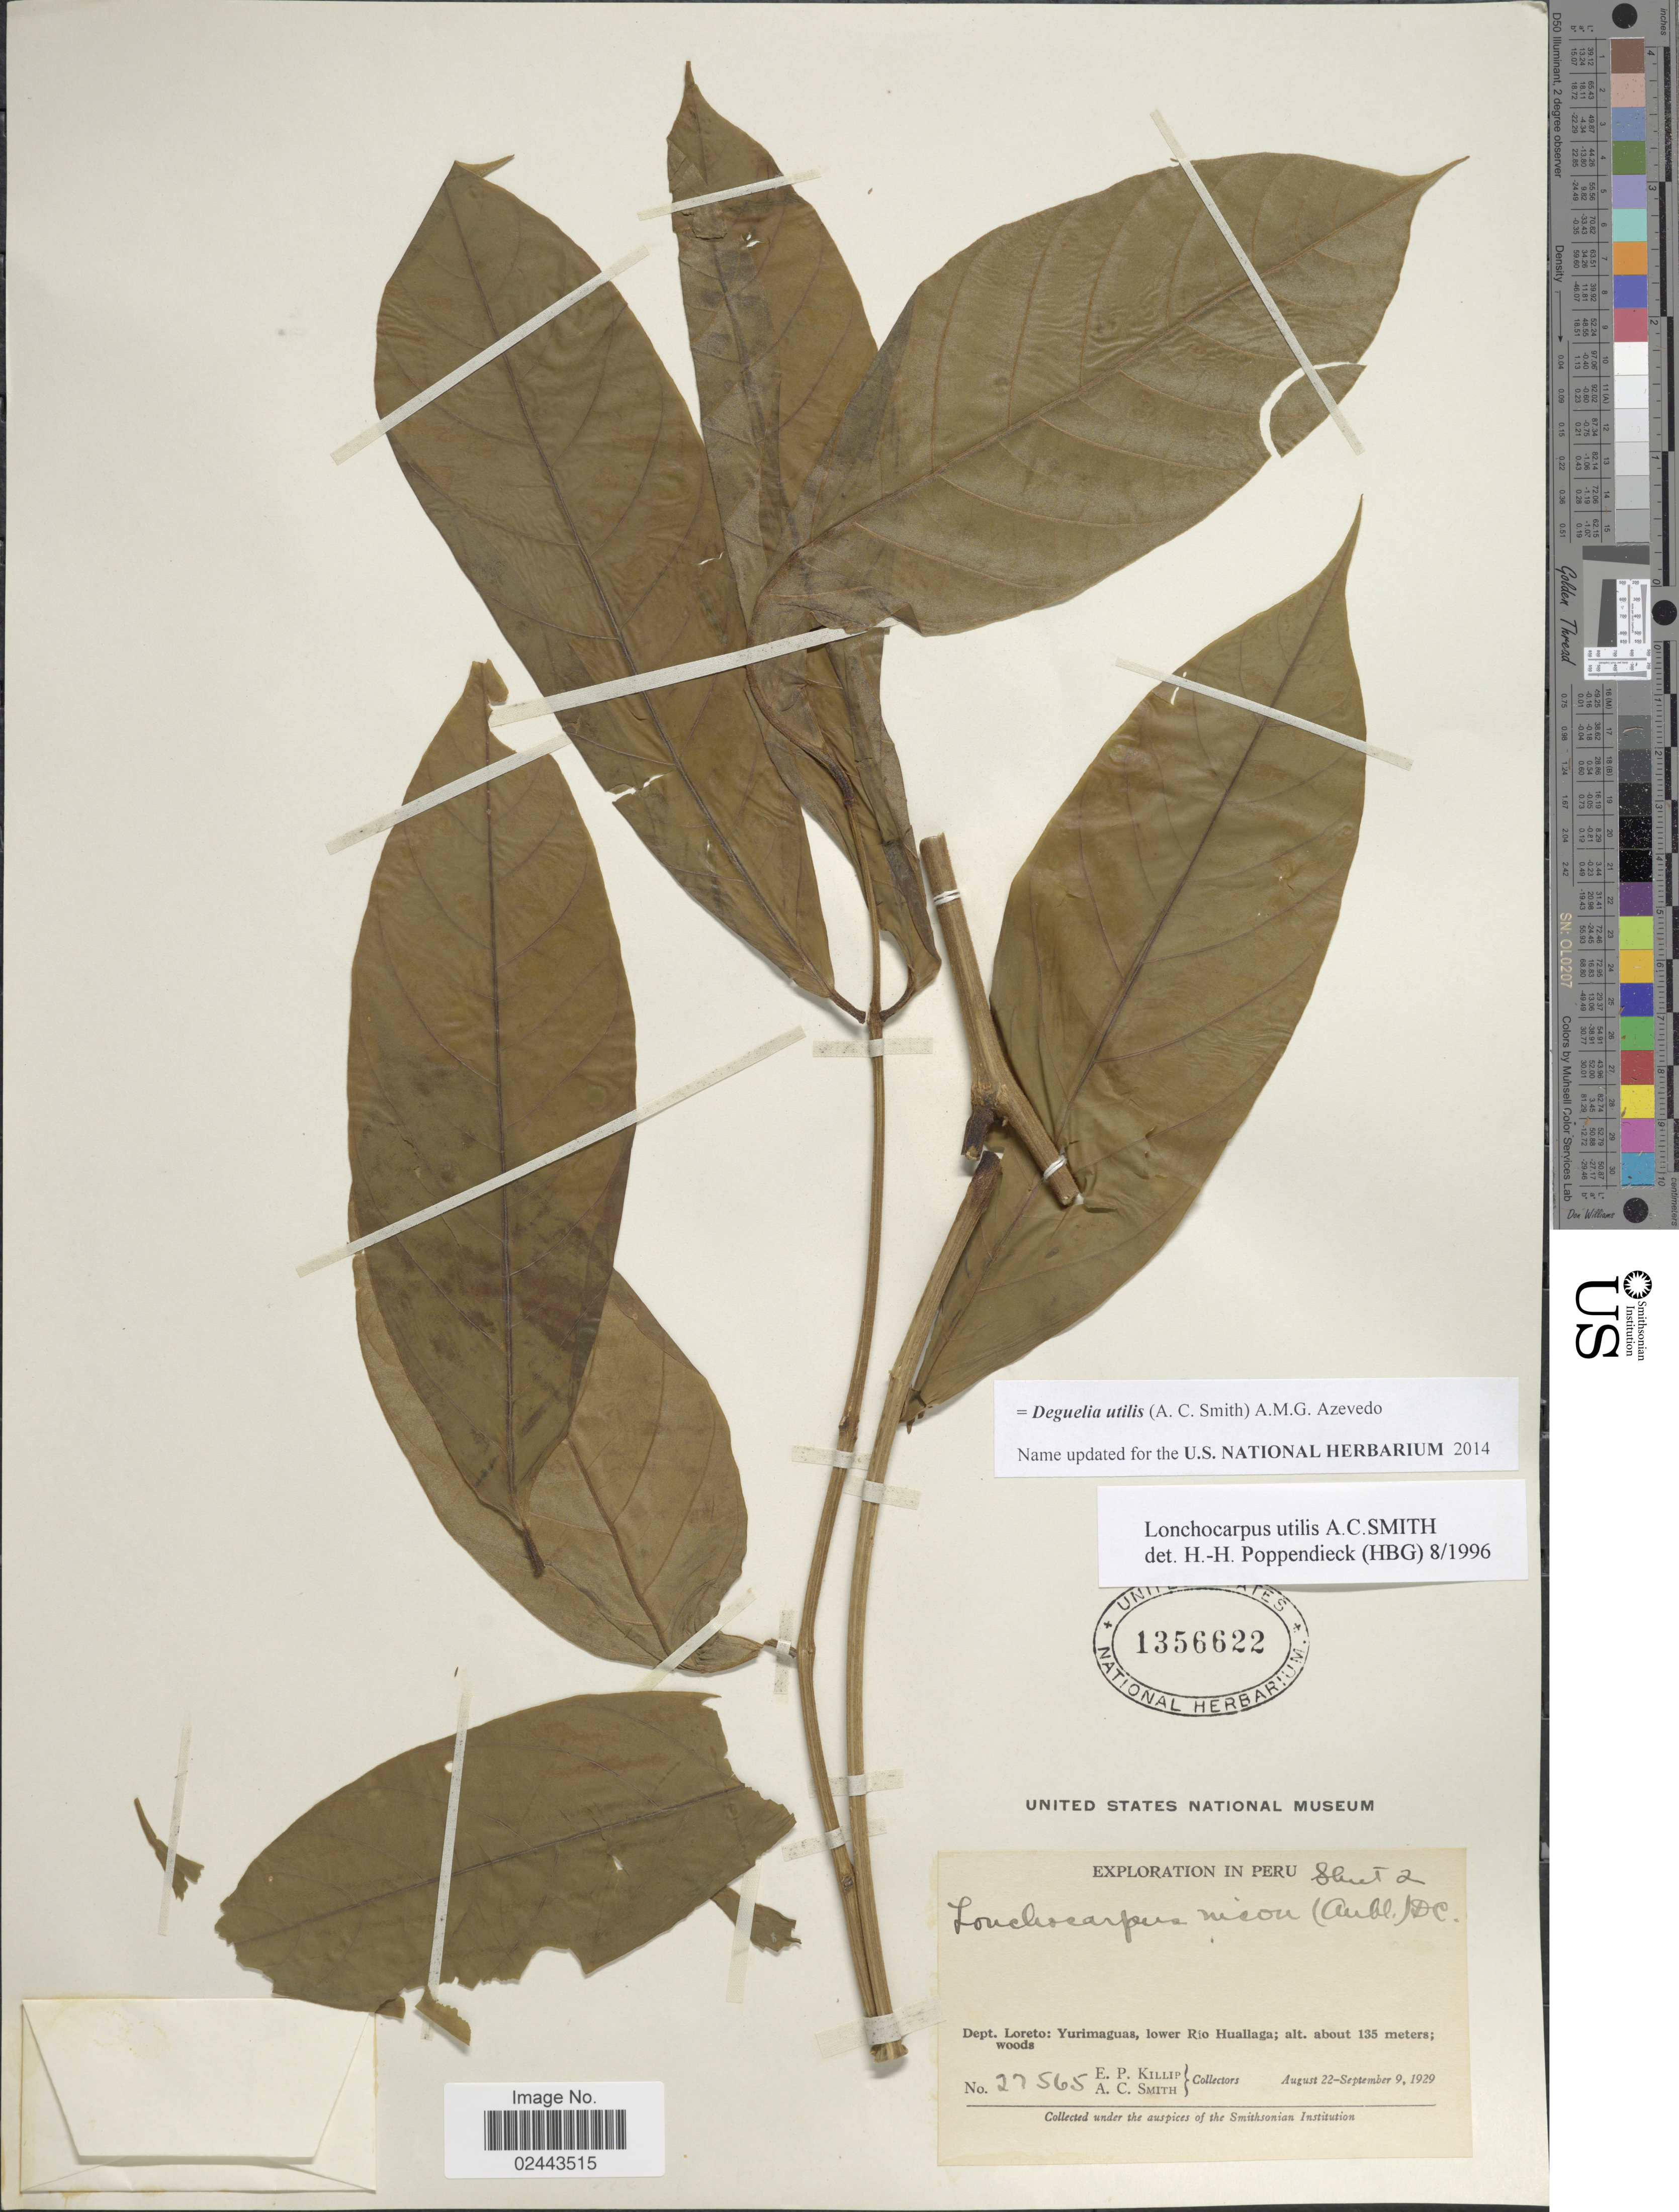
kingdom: Plantae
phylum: Tracheophyta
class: Magnoliopsida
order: Fabales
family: Fabaceae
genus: Deguelia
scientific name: Deguelia utilis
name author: (A.C. Sm.) A.M.G. Azevedo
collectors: E. P. Killip & A. C. Smith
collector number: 27565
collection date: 1929-08-22/1929-09-09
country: Peru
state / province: Loreto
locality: Yurimaguas, lower Rio Huallaga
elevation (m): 135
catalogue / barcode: US 1356622